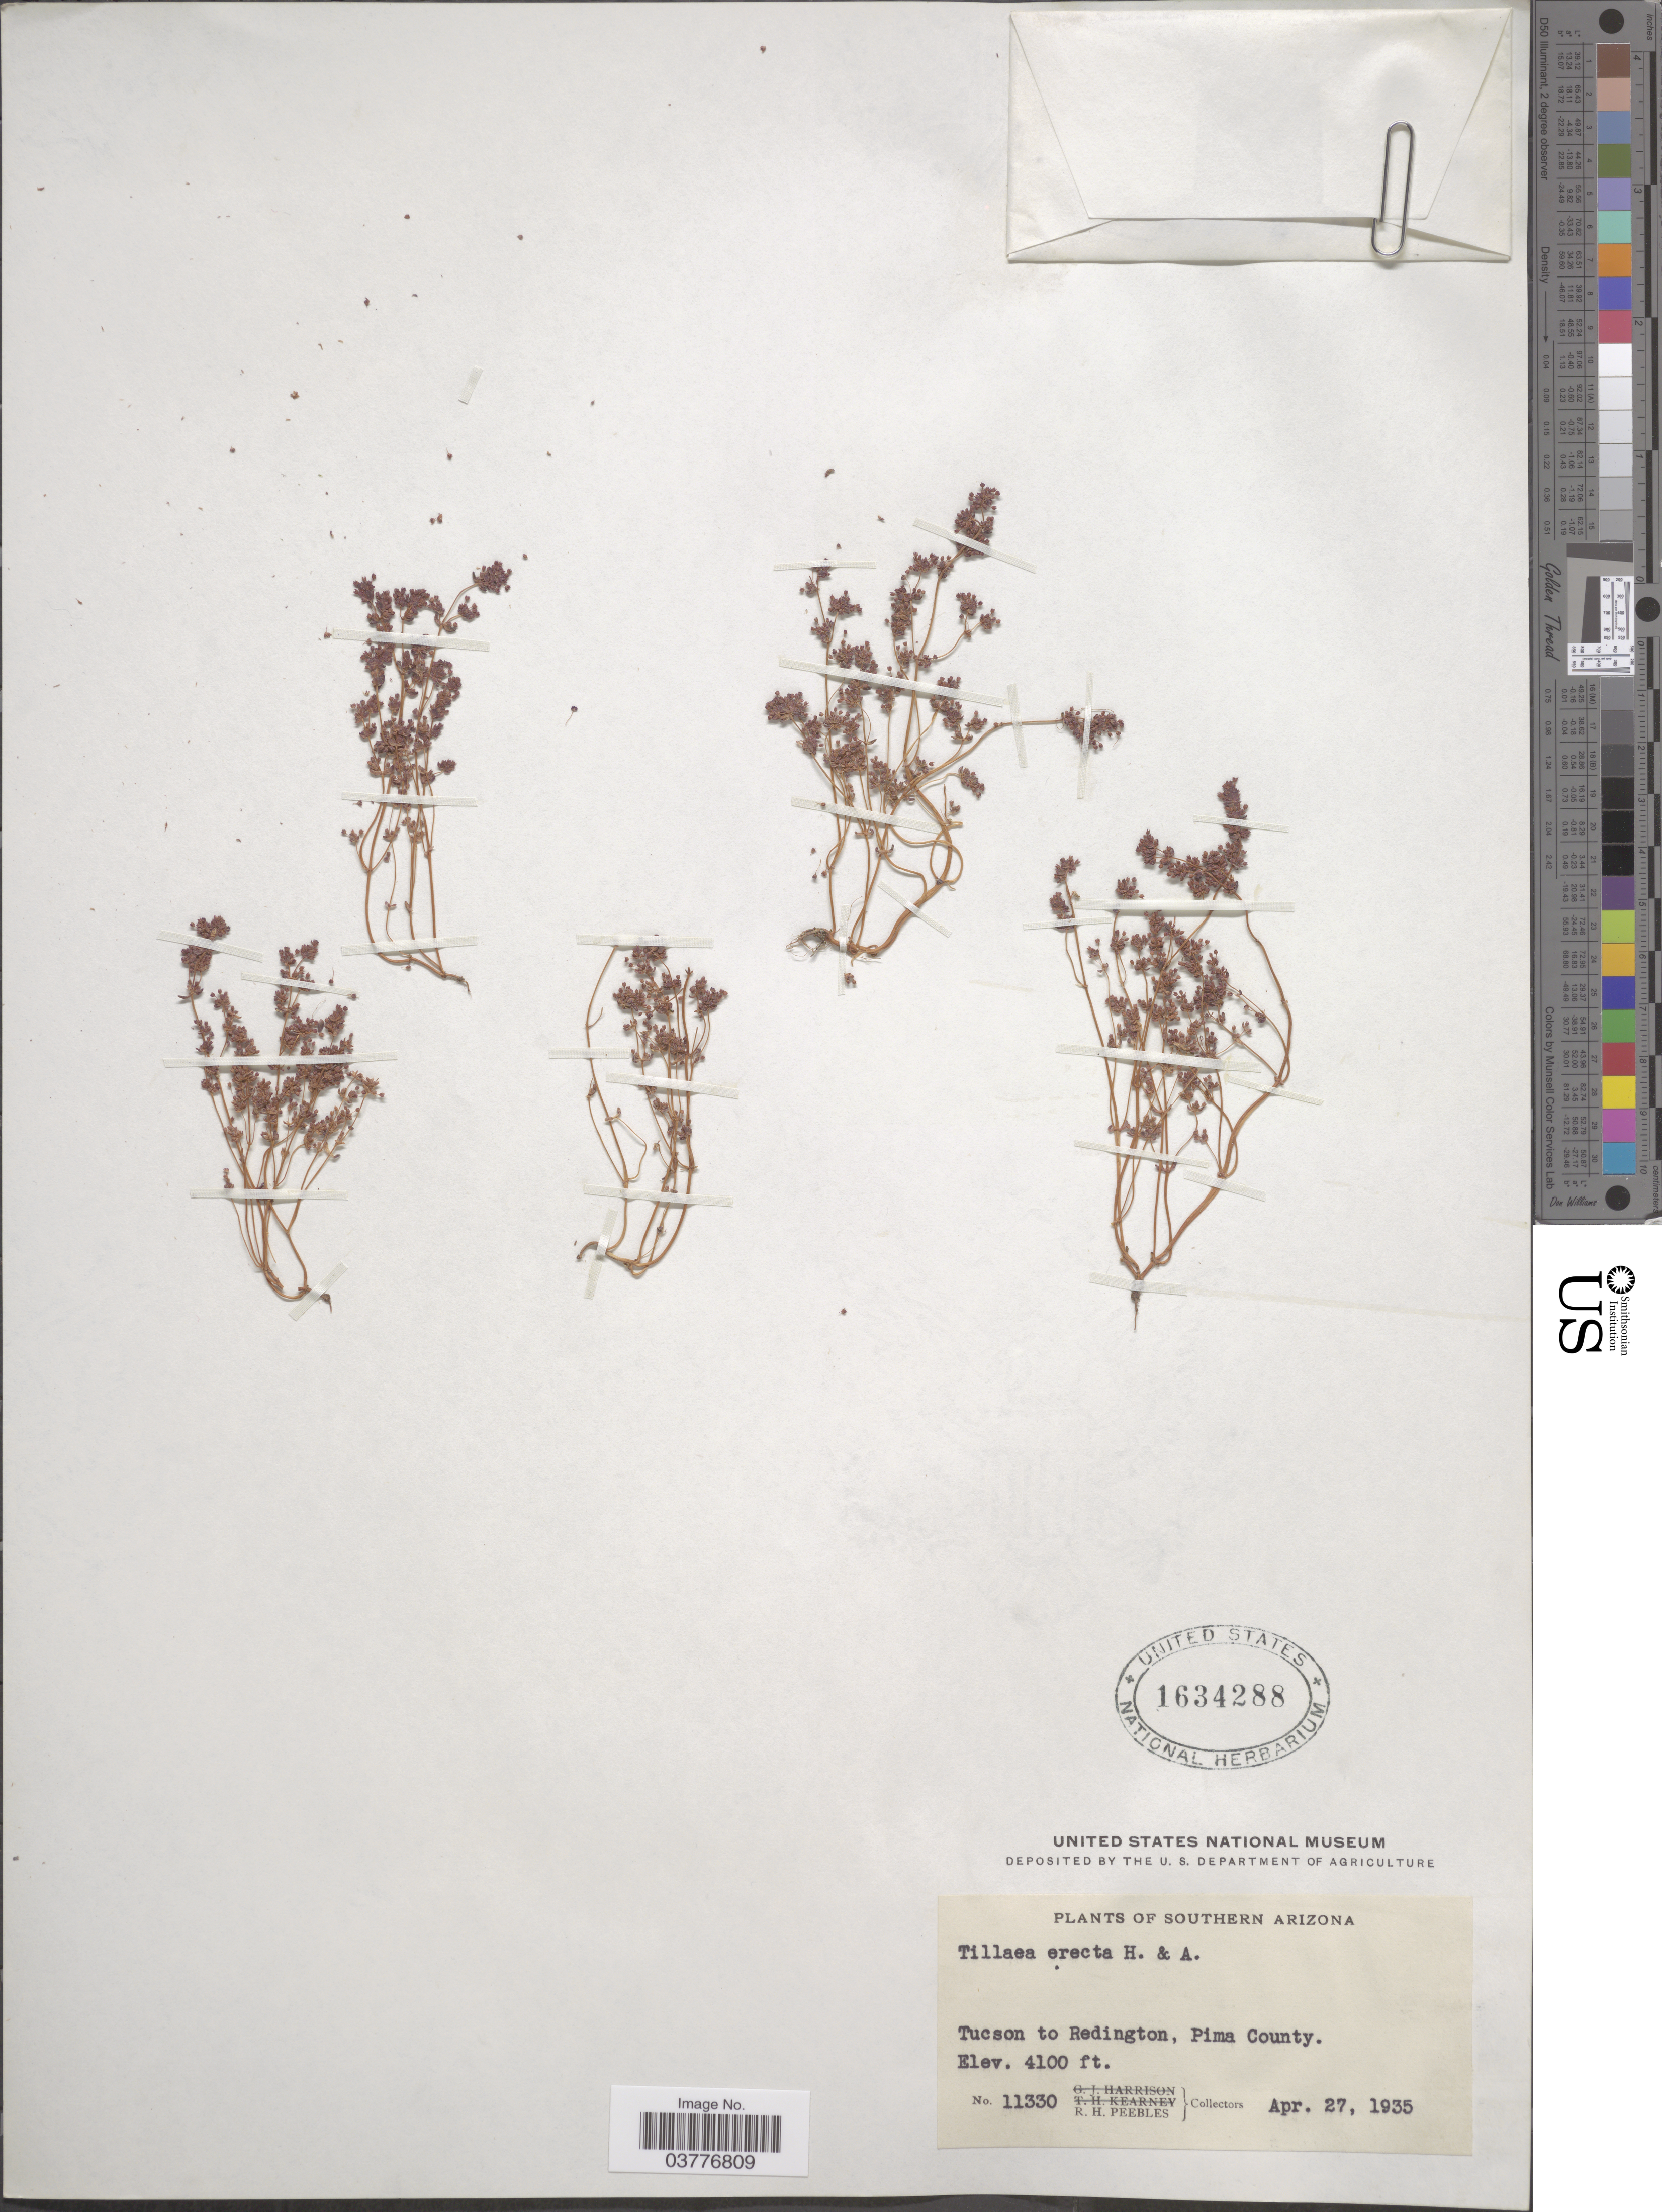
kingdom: Plantae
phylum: Tracheophyta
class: Magnoliopsida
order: Saxifragales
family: Crassulaceae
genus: Crassula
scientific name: Crassula connata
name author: (Ruiz & Pav.) A. Berger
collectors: R. H. Peebles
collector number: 11330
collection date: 1935-04-27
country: United States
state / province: Arizona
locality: Tucson to Redington, Pima County.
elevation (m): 1250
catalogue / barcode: US 1634288